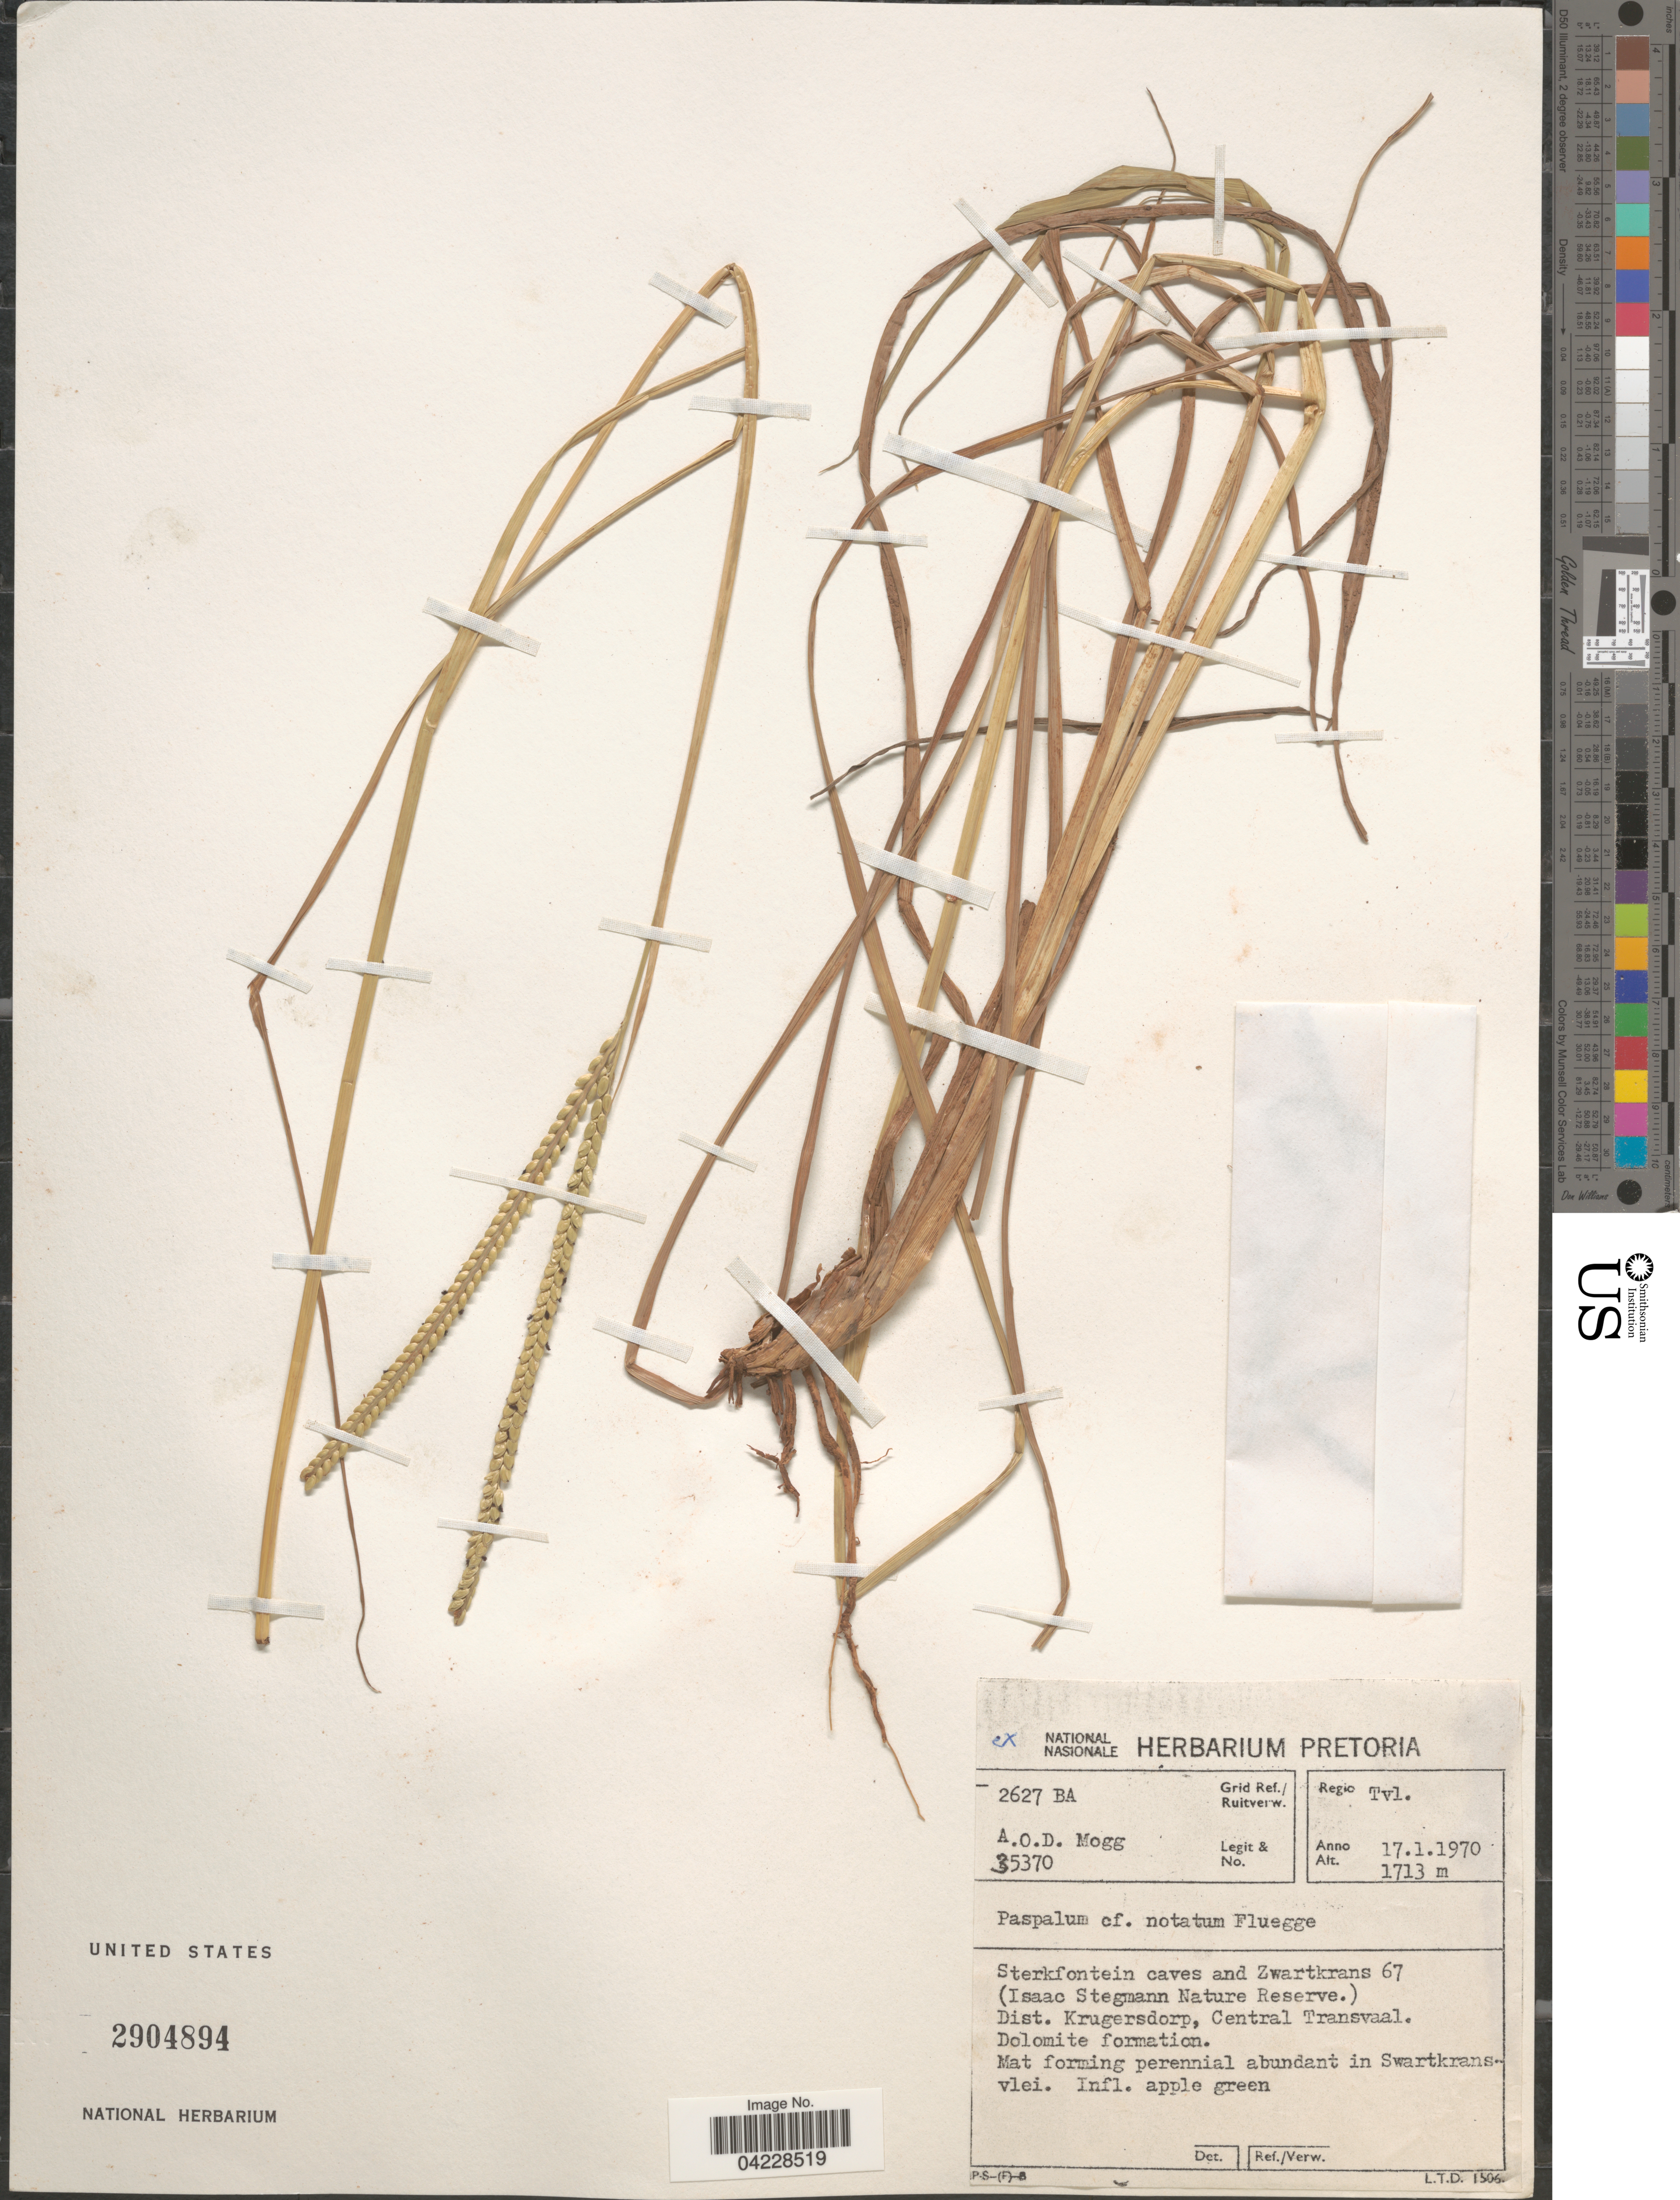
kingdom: Plantae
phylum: Tracheophyta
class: Liliopsida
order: Poales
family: Poaceae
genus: Paspalum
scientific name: Paspalum notatum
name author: Flüggé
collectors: A. O. Mogg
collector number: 35370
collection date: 1970-01-17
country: South Africa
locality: Grid Ref./ Ruitverw. 2627 BA. Regio Tvl. Sterkfontein caves and Zwartkrans 67 (Isaac Stegmann Nature Reserve.). Dist. Krugersdorp, Central Transvaal. Abundant in Swartkransvlei.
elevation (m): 1713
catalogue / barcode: US 2904894